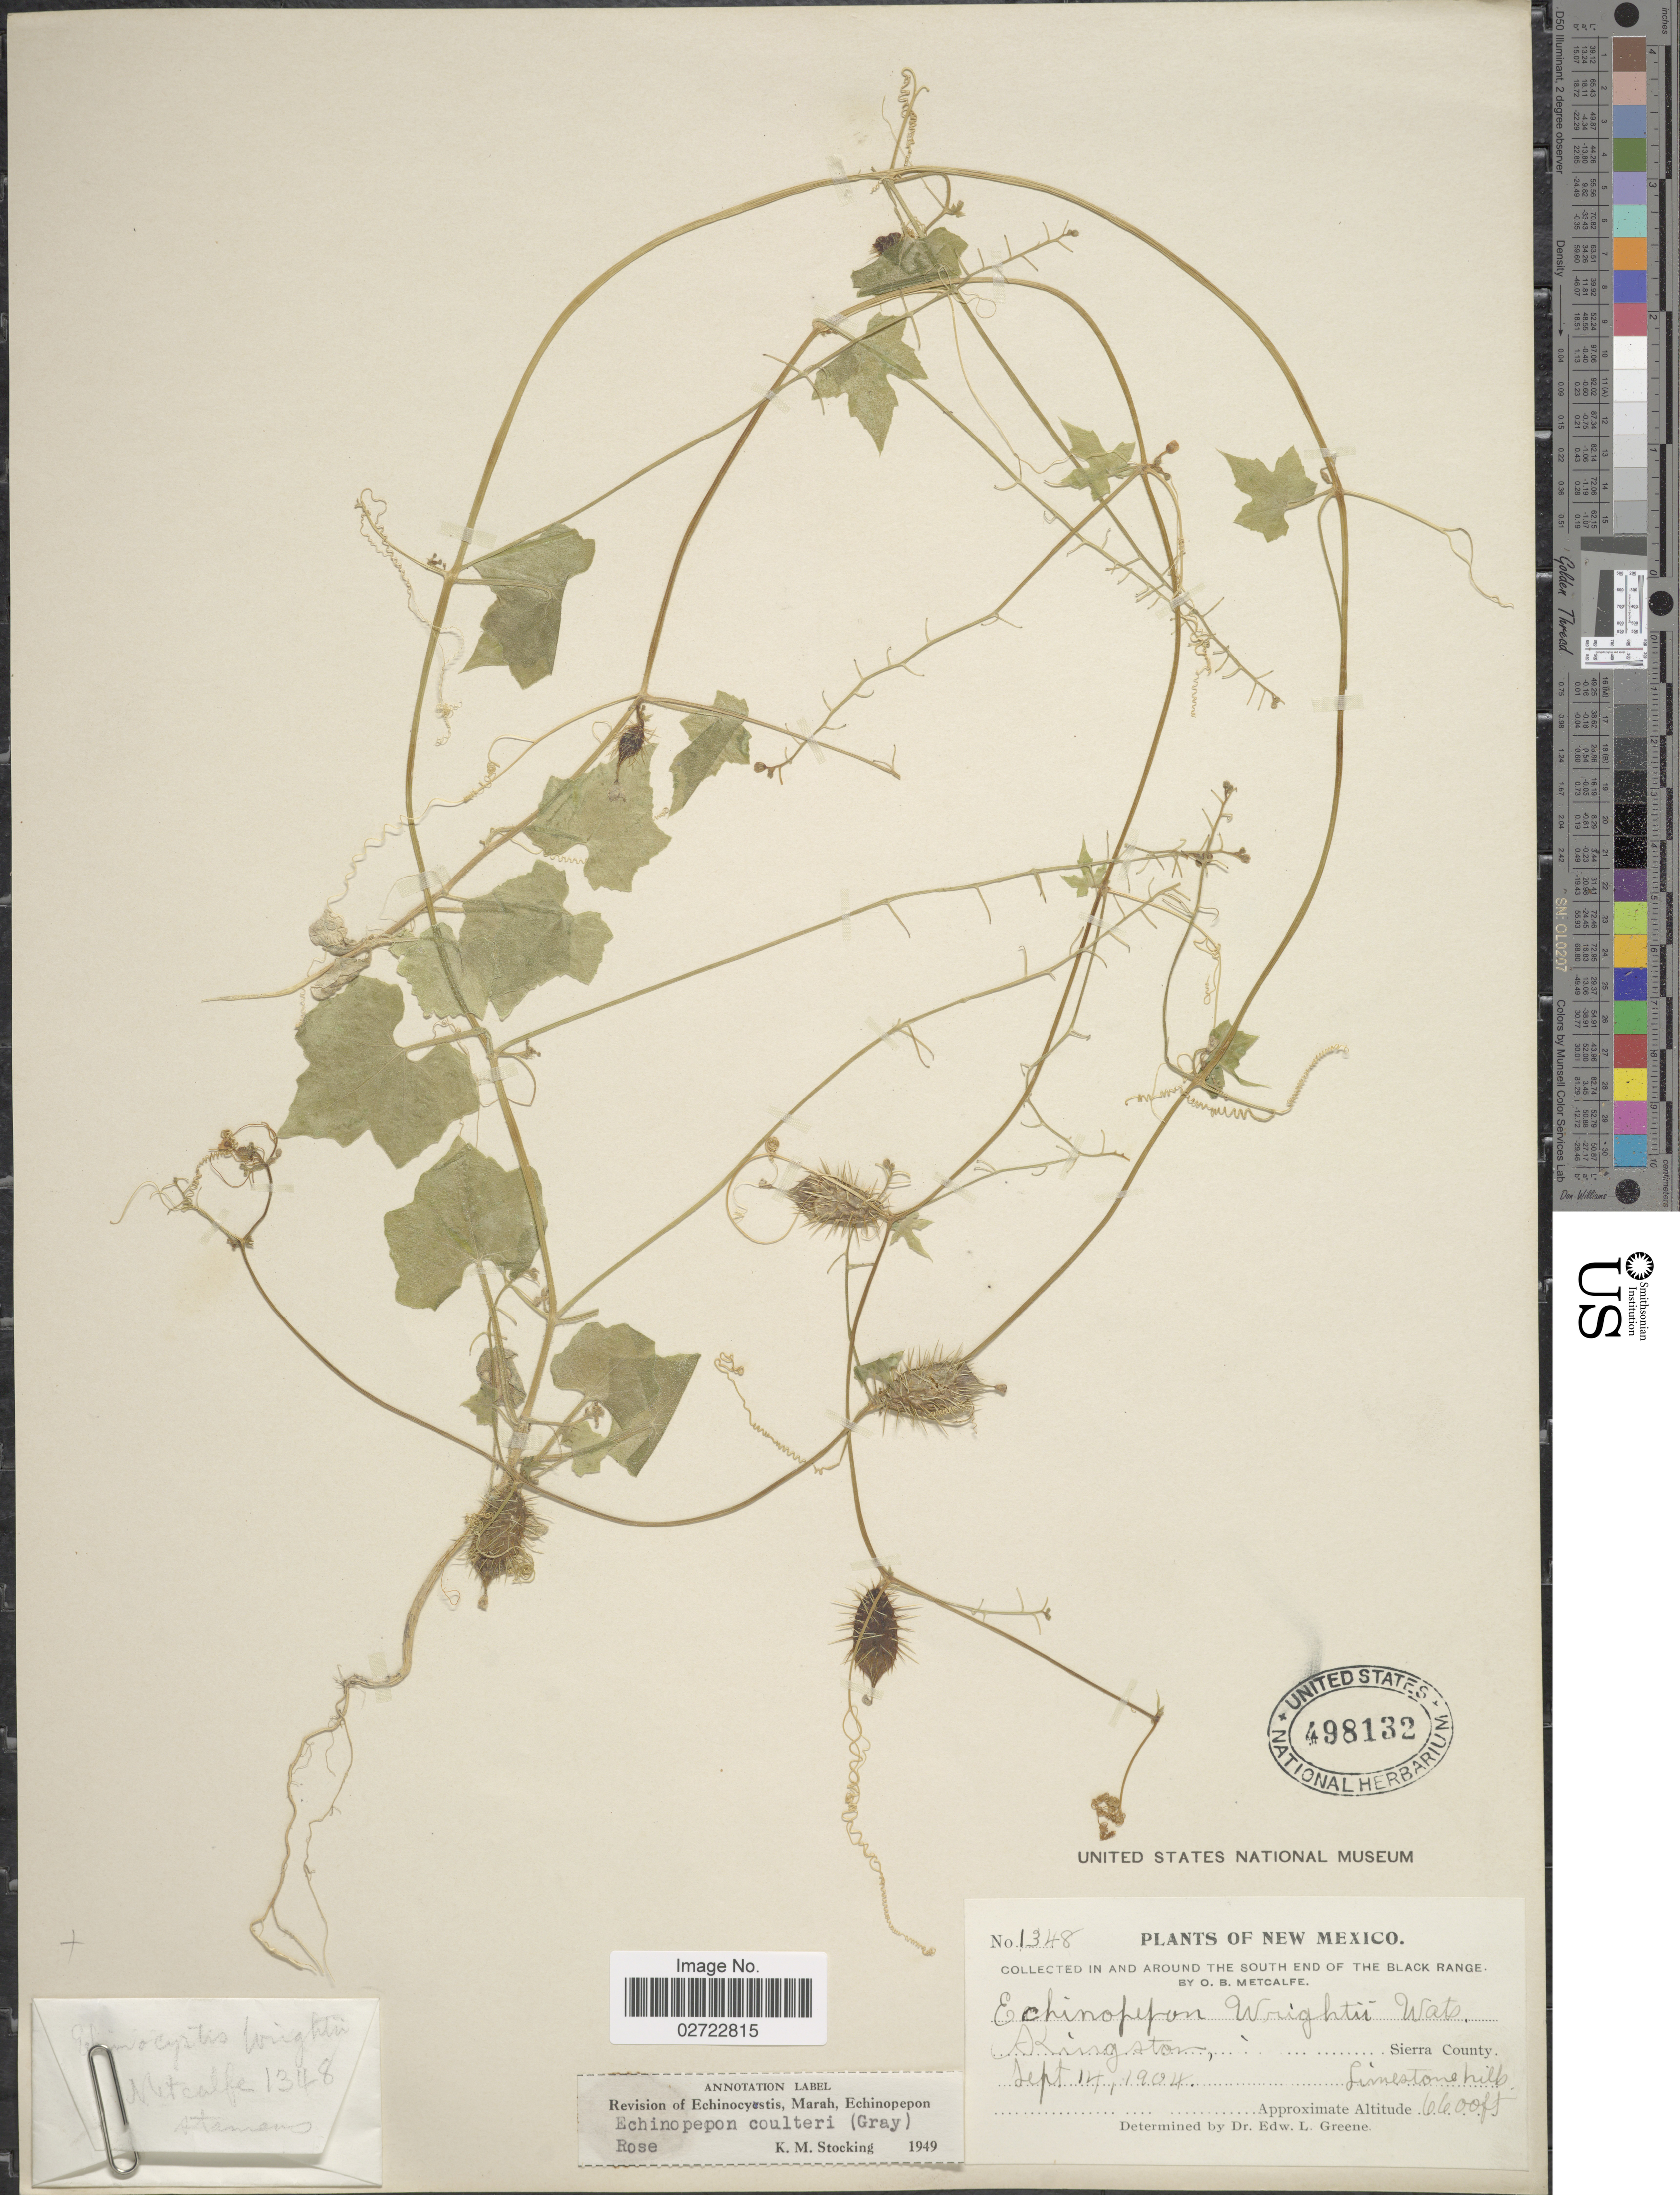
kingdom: Plantae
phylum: Tracheophyta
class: Magnoliopsida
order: Cucurbitales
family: Cucurbitaceae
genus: Echinopepon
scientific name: Echinopepon coulteri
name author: (A. Gray) Rose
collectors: O. B. Metcalfe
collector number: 1348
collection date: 1904-09-14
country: United States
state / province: New Mexico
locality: In and around the south end of the Black Range. Kingston, Sierra County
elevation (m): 2012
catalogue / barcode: US 498132